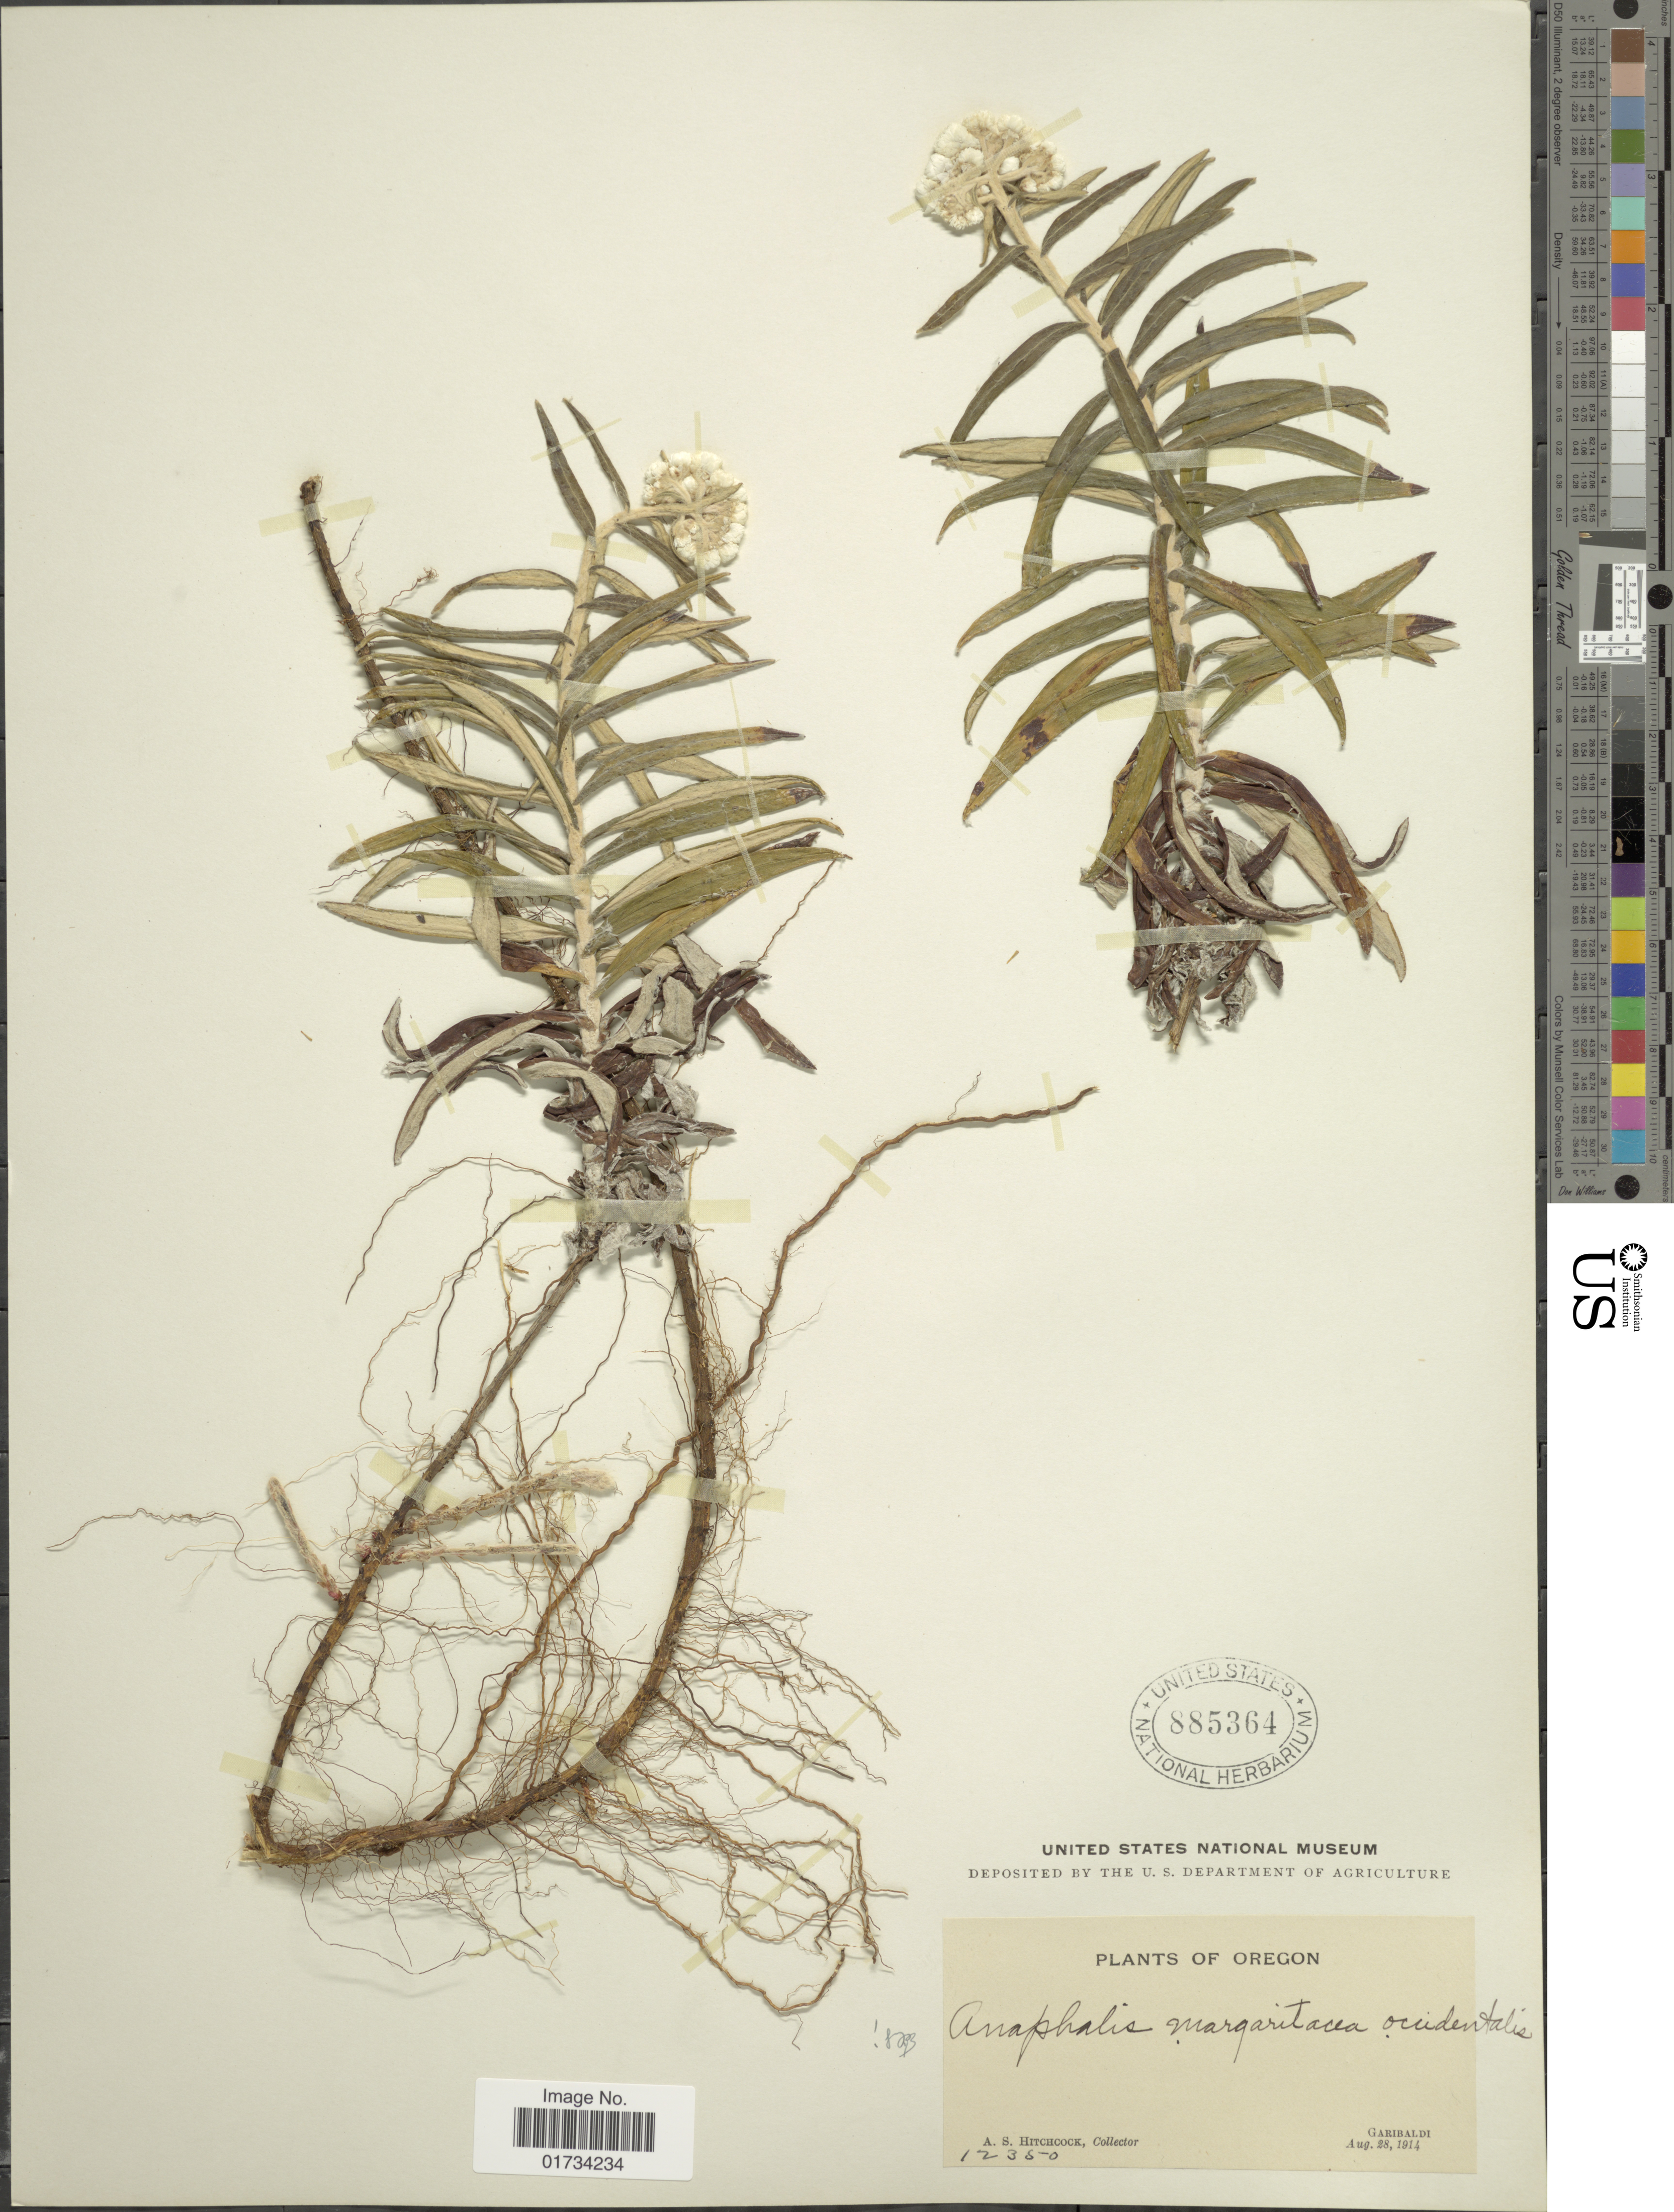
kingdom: Plantae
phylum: Tracheophyta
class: Magnoliopsida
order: Asterales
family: Asteraceae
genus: Anaphalis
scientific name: Anaphalis margaritacea var. occidentalis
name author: Greene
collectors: A. S. Hitchcock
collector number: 12350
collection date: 1914-08-28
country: United States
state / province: Oregon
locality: Garibaldi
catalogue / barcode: US 885364